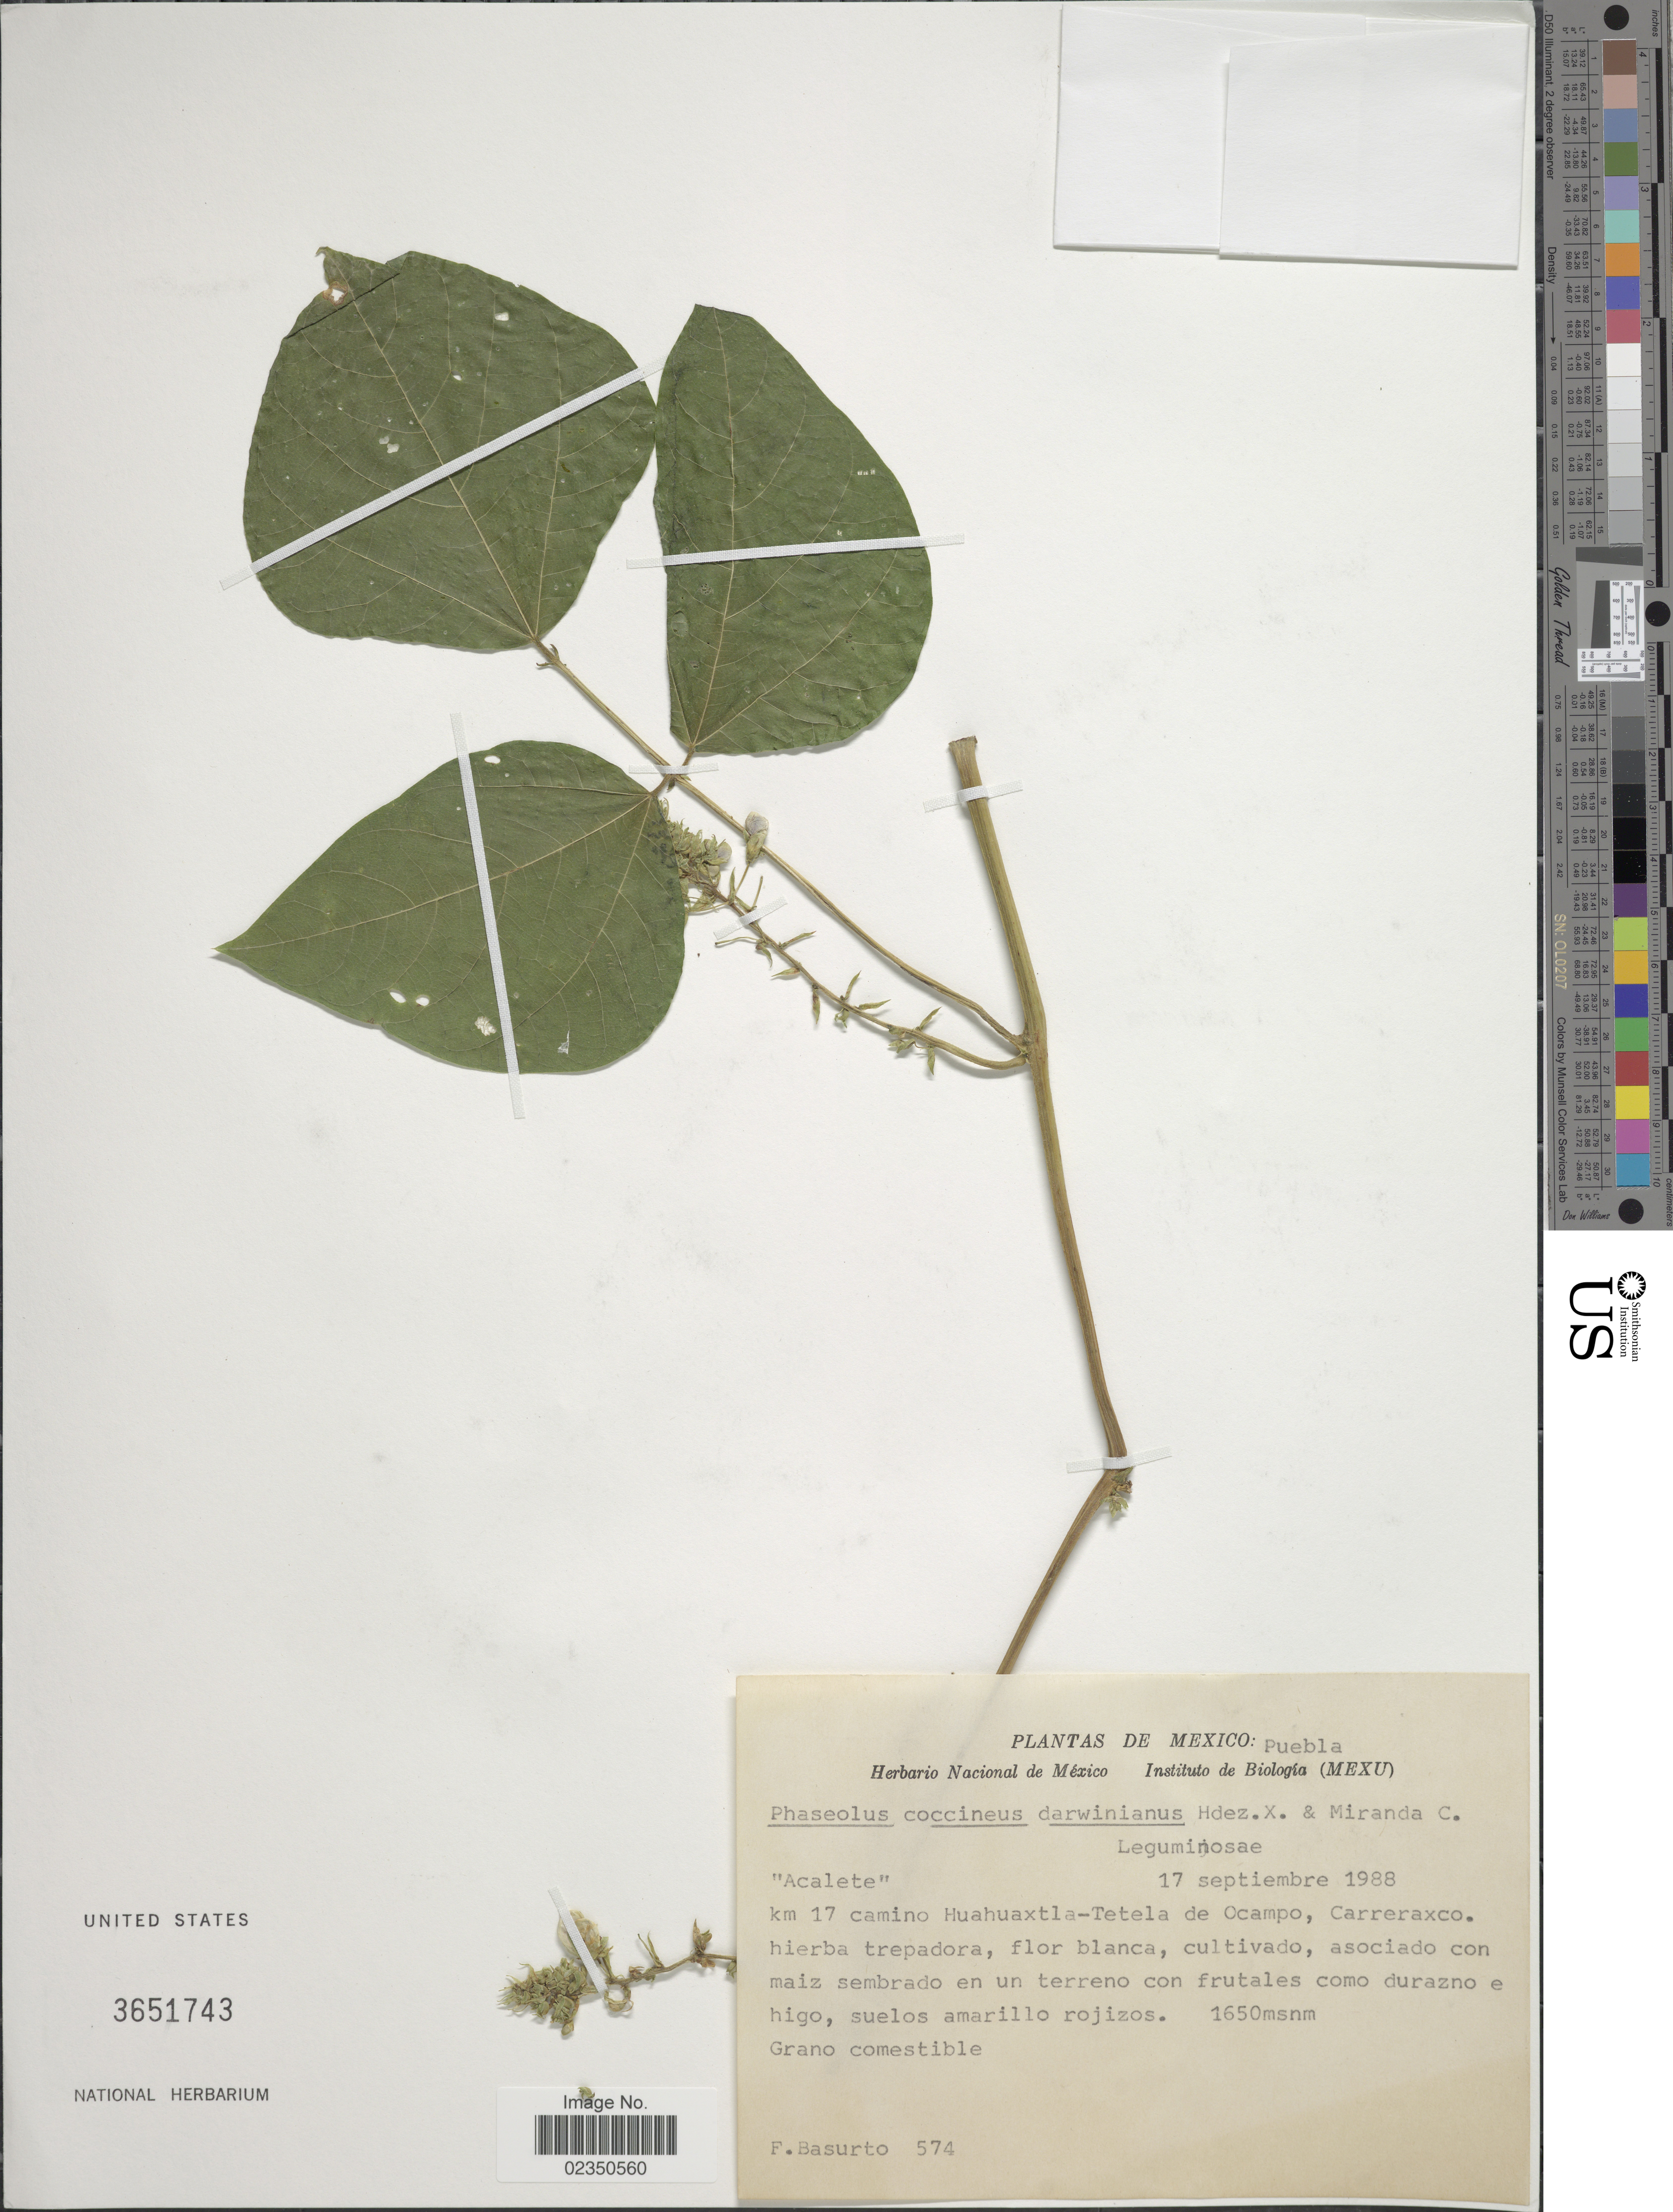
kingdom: Plantae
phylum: Tracheophyta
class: Magnoliopsida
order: Fabales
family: Fabaceae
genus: Phaseolus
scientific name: Phaseolus coccineus subsp. darwinianus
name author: Hern.-Xol. & S. Miranda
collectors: F. Basurto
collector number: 574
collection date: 1988-09-17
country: Mexico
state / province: Puebla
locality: Km 17 camino Huahuaxtla-Tetela de Ocampo, Carreraxco, cultivado.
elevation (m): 1650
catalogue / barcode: US 3651743